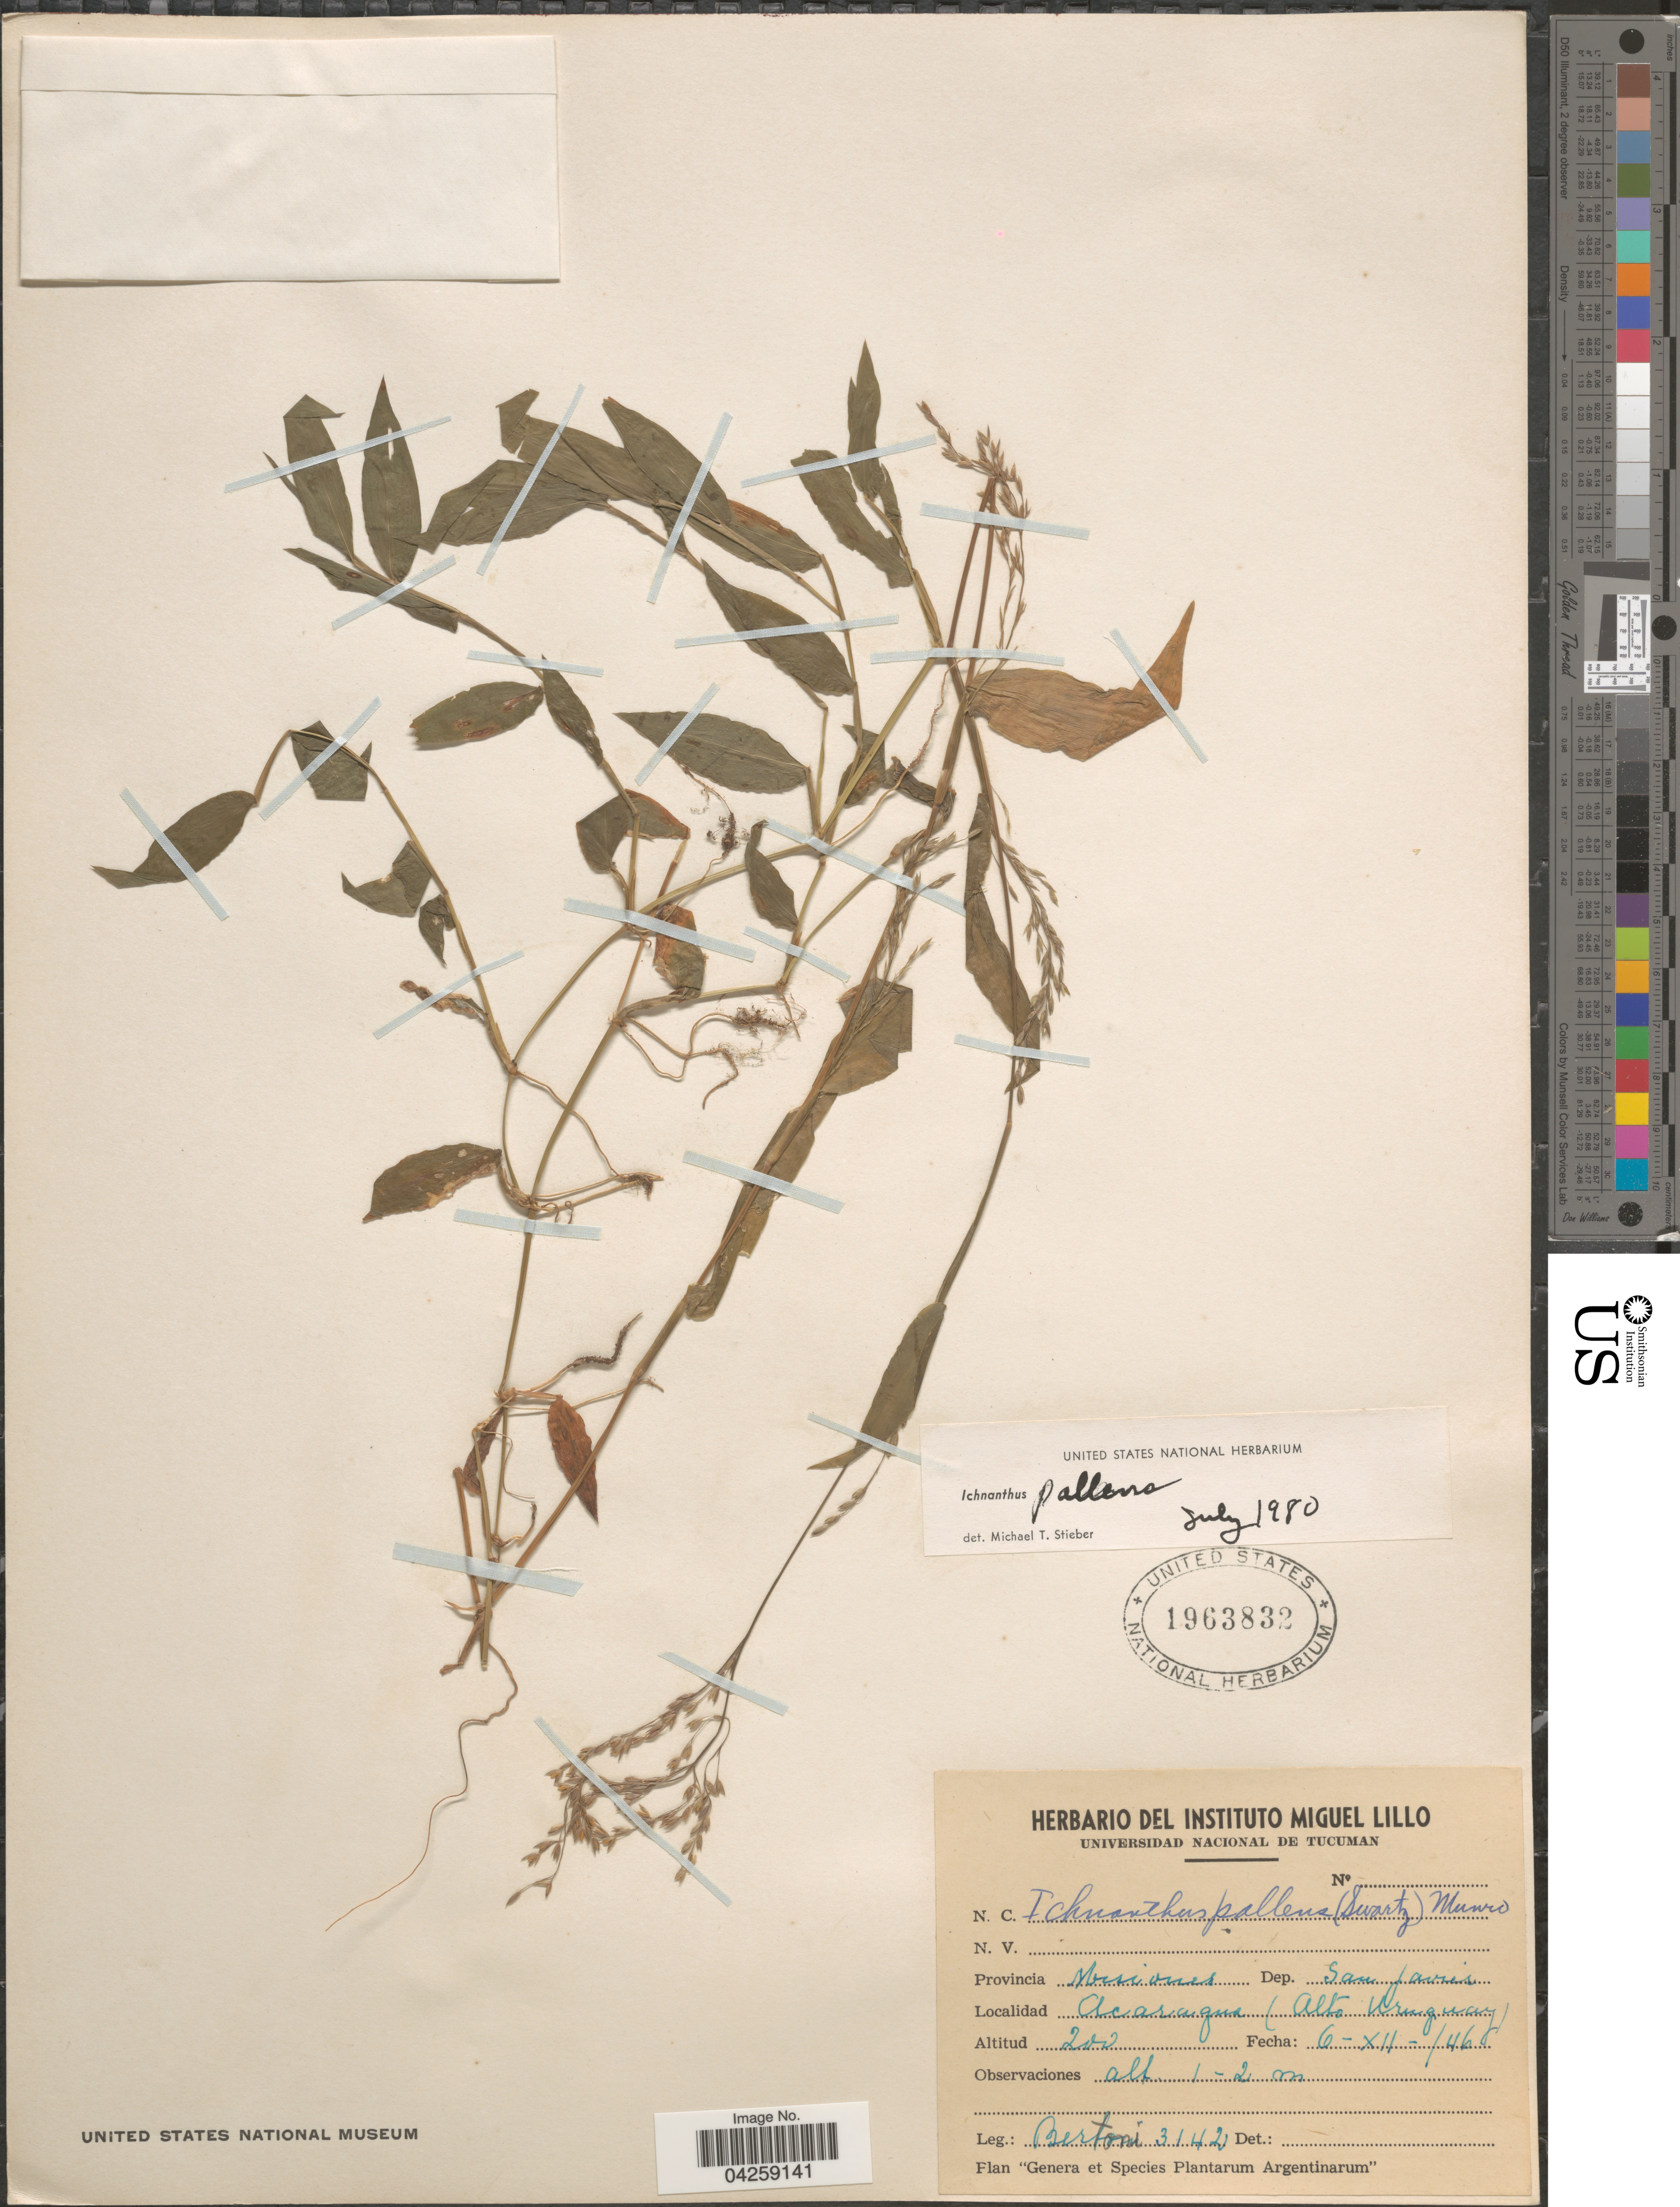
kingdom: Plantae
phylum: Tracheophyta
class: Liliopsida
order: Poales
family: Poaceae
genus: Ichnanthus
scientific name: Ichnanthus pallens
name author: (Sw.) Munro ex Benth.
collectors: -- Bertoni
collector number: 3142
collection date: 1960-12-06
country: Argentina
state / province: Misiones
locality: Dep. San Javier. Acaragua (Alto Uruguay).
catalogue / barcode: US 1963832